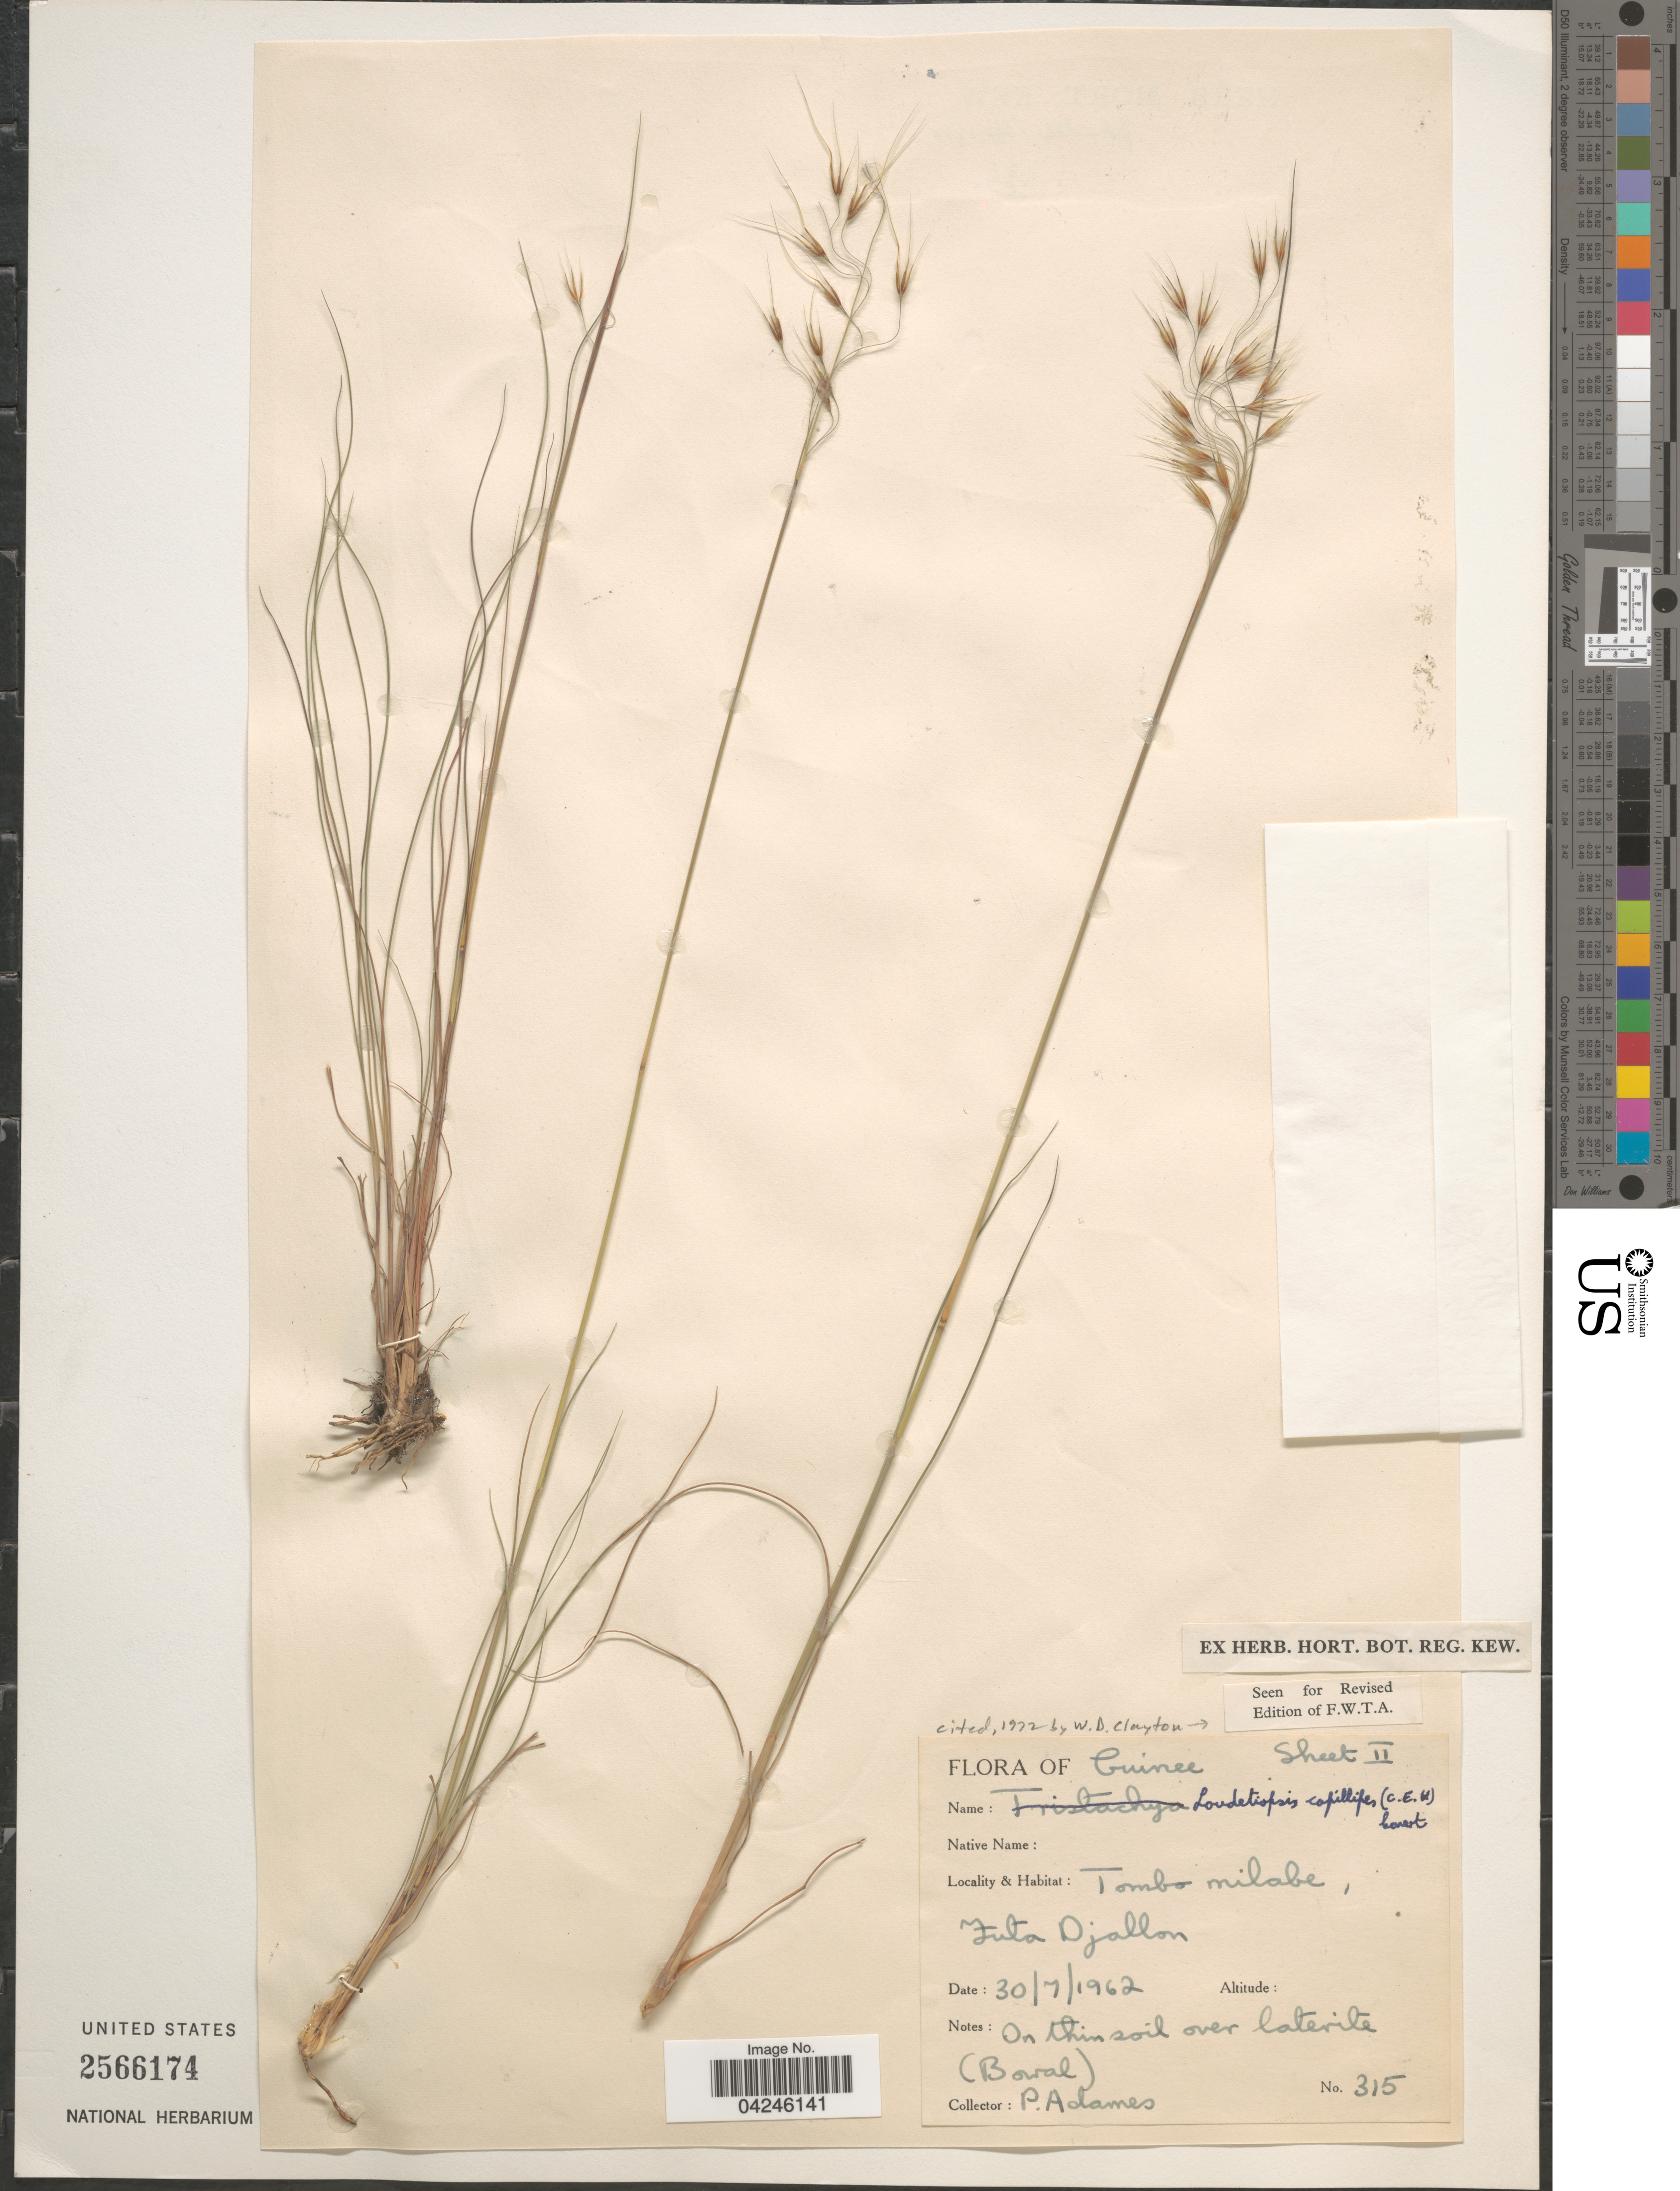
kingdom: Plantae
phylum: Tracheophyta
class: Liliopsida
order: Poales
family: Poaceae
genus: Loudetiopsis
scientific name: Loudetiopsis capillipes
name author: (C. E. Hubb.) Conert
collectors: P. Adames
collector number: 315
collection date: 1962-07-30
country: Guinea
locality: Guinee. Tombo milabe, Zula Djallon. On thin soil o ver laterite (Bowal).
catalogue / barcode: US 2566174